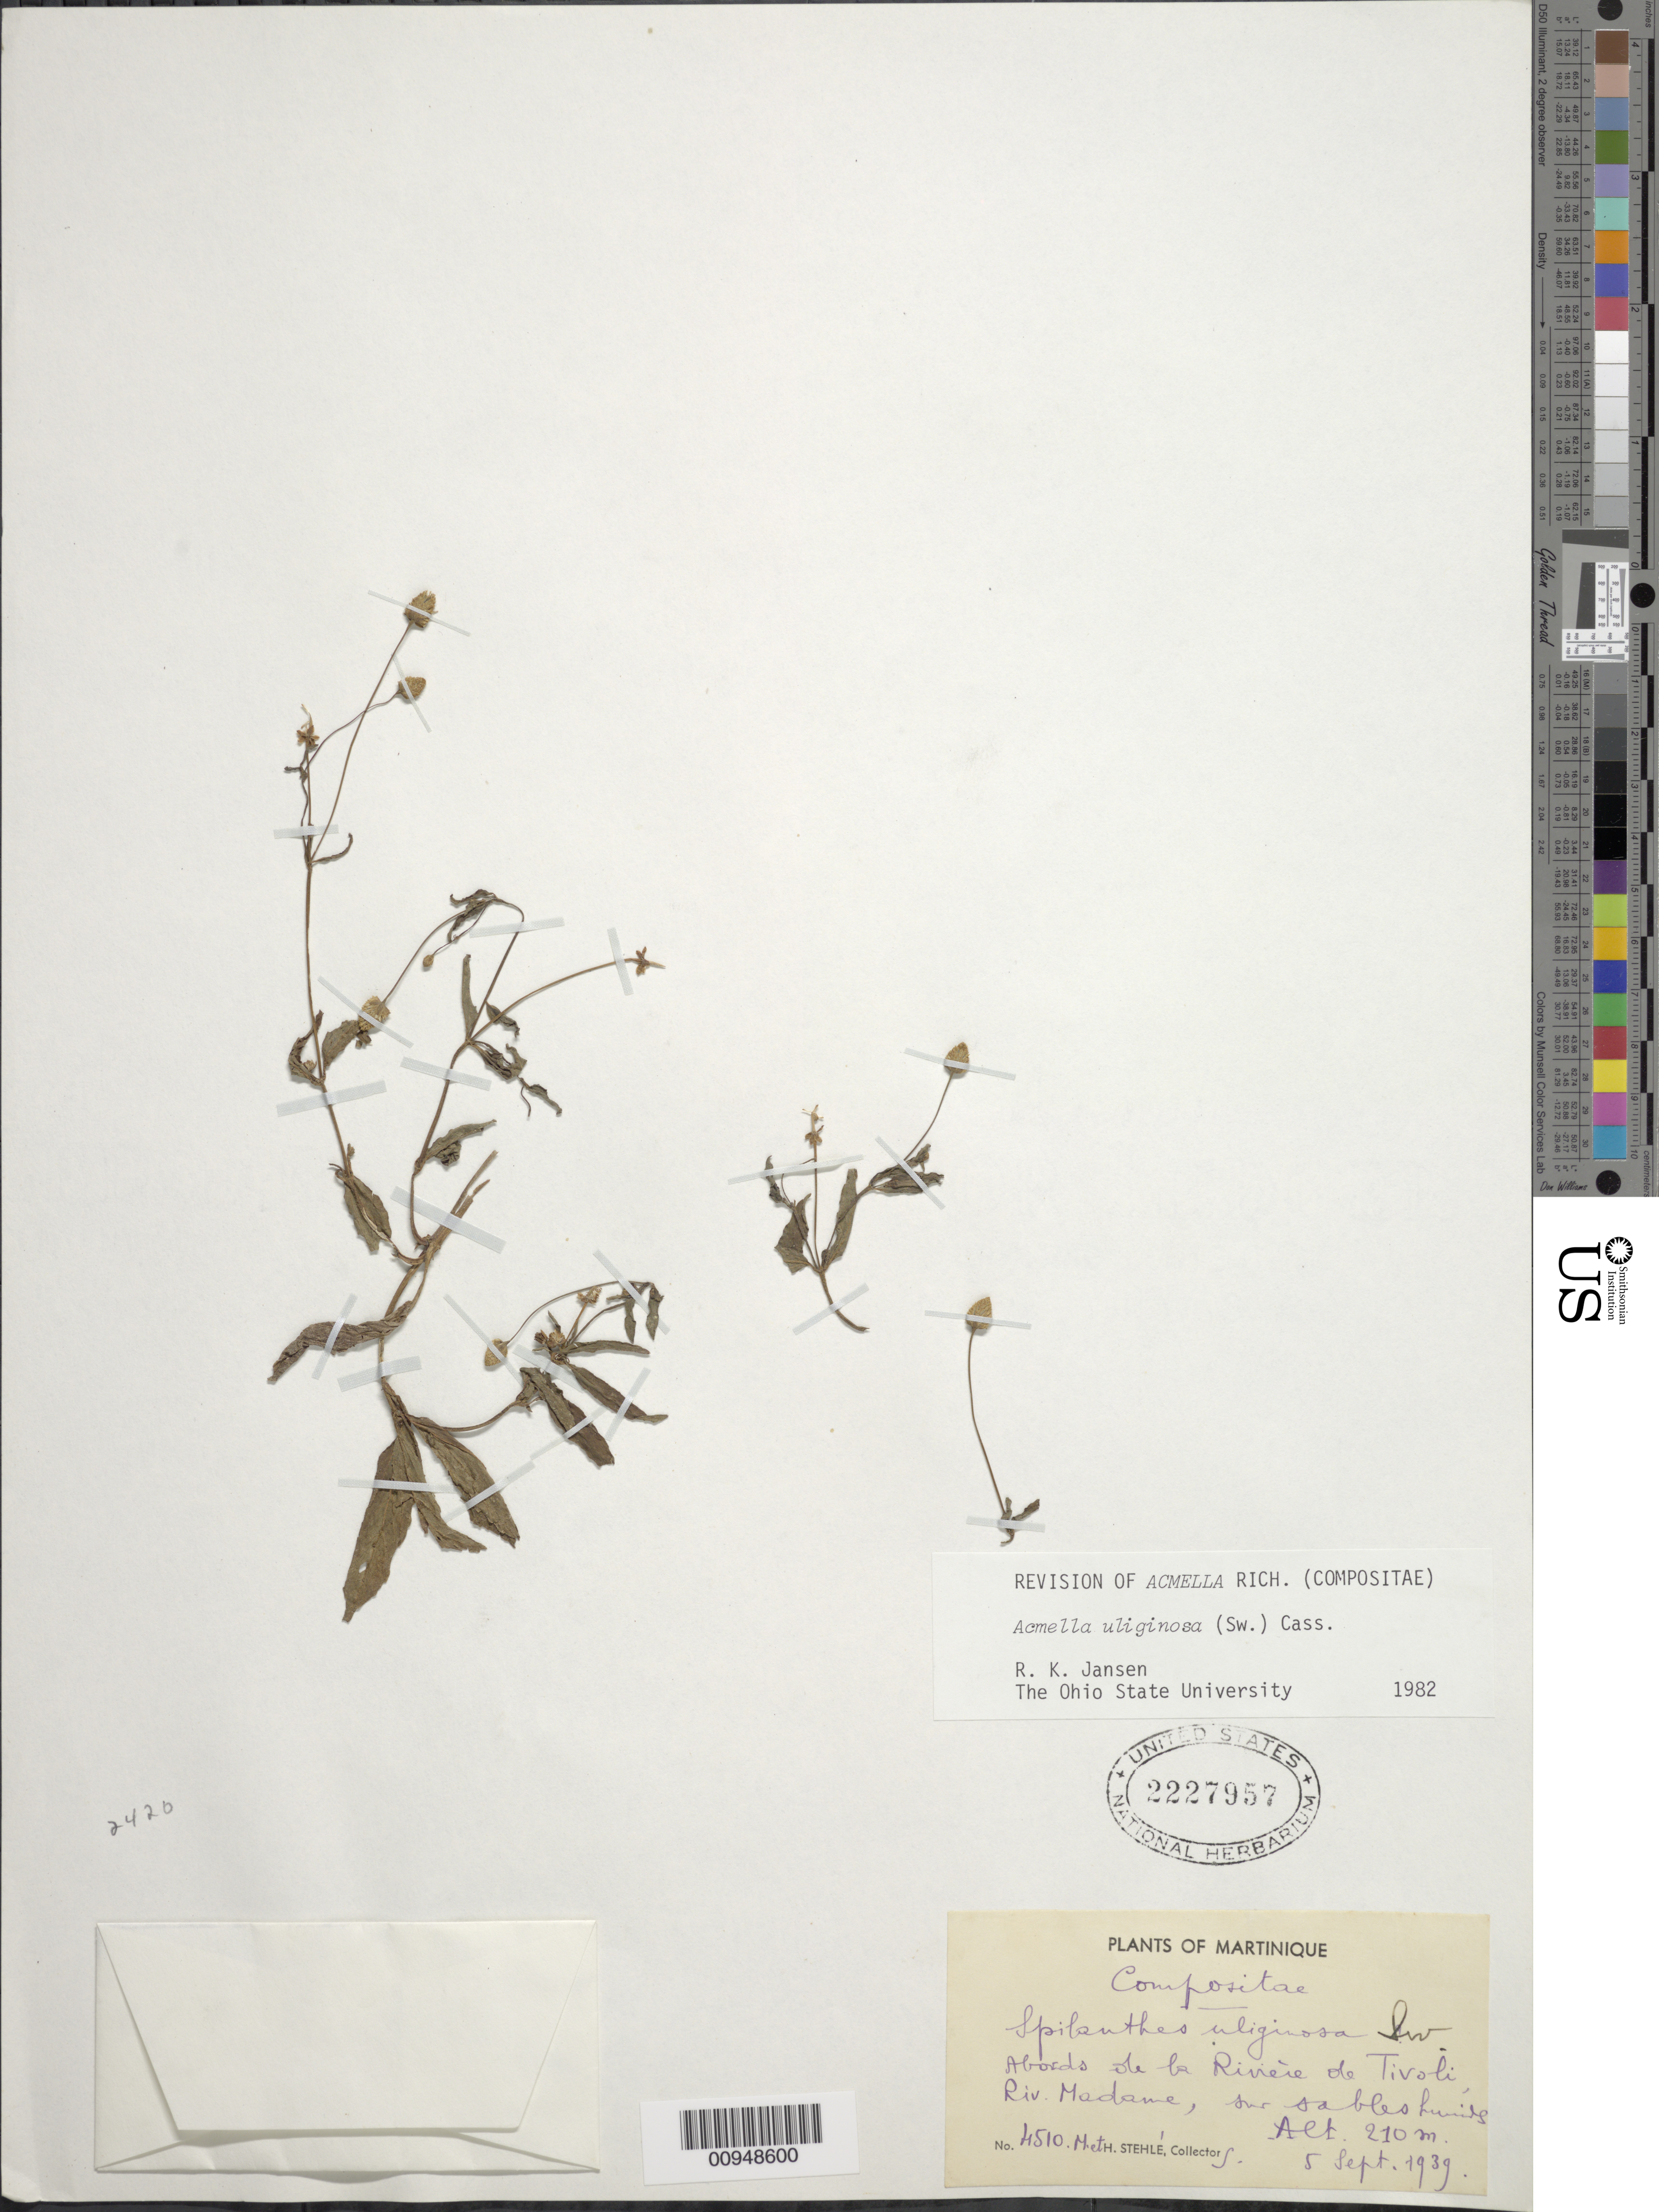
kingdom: Plantae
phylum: Tracheophyta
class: Magnoliopsida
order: Asterales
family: Asteraceae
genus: Acmella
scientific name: Acmella uliginosa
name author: (Sw.) Cass.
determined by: Jansen, R. K.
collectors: H. Stehlé & M. Stehlé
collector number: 4510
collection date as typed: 05 Sep 1939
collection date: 1939-09-05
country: Martinique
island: Martinique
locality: Abords de la Rivière de Tivoli, Riv. Madame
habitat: Sur sables humides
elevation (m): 210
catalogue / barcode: US 2227957